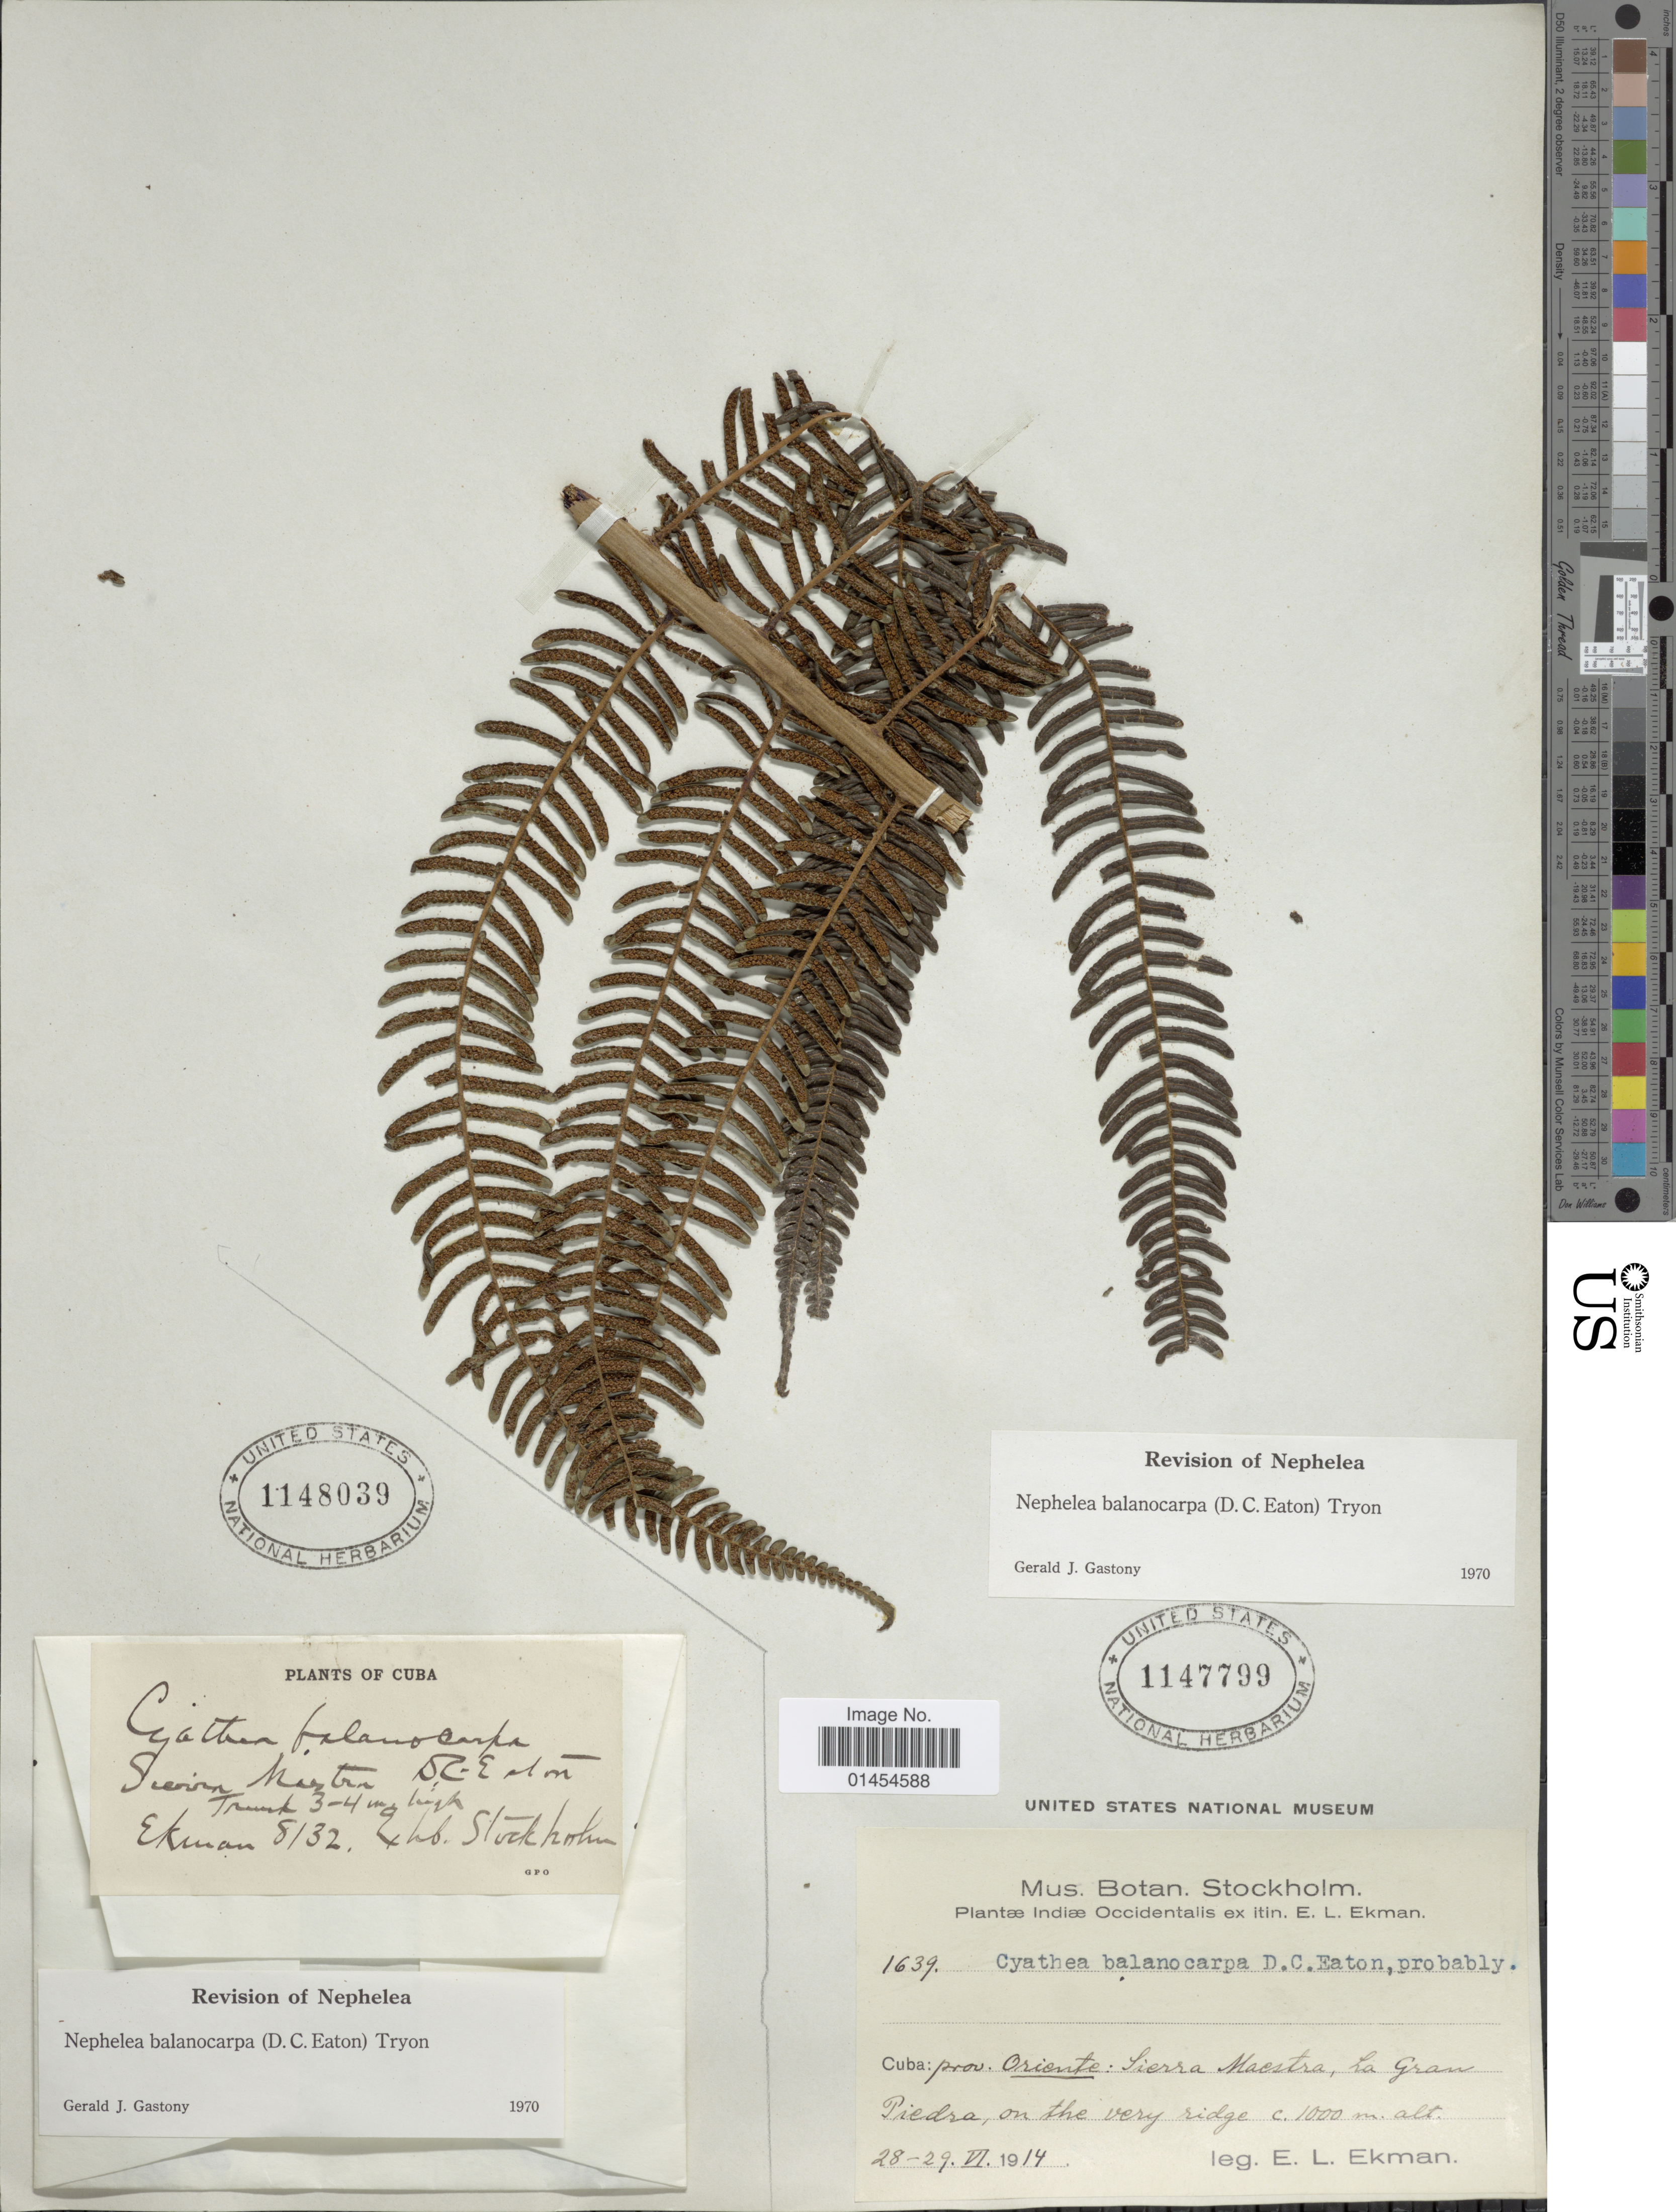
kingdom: Plantae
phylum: Tracheophyta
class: Polypodiopsida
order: Cyatheales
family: Cyatheaceae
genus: Alsophila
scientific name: Alsophila balanocarpa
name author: (D.C. Eaton) D.S. Conant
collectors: E. L. Ekman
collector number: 1639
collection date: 1914-06-28/1914-06-29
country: Cuba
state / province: Oriente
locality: Sierra Mestra, La Gran Piedra, on the very ridge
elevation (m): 1000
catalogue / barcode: US 1147799